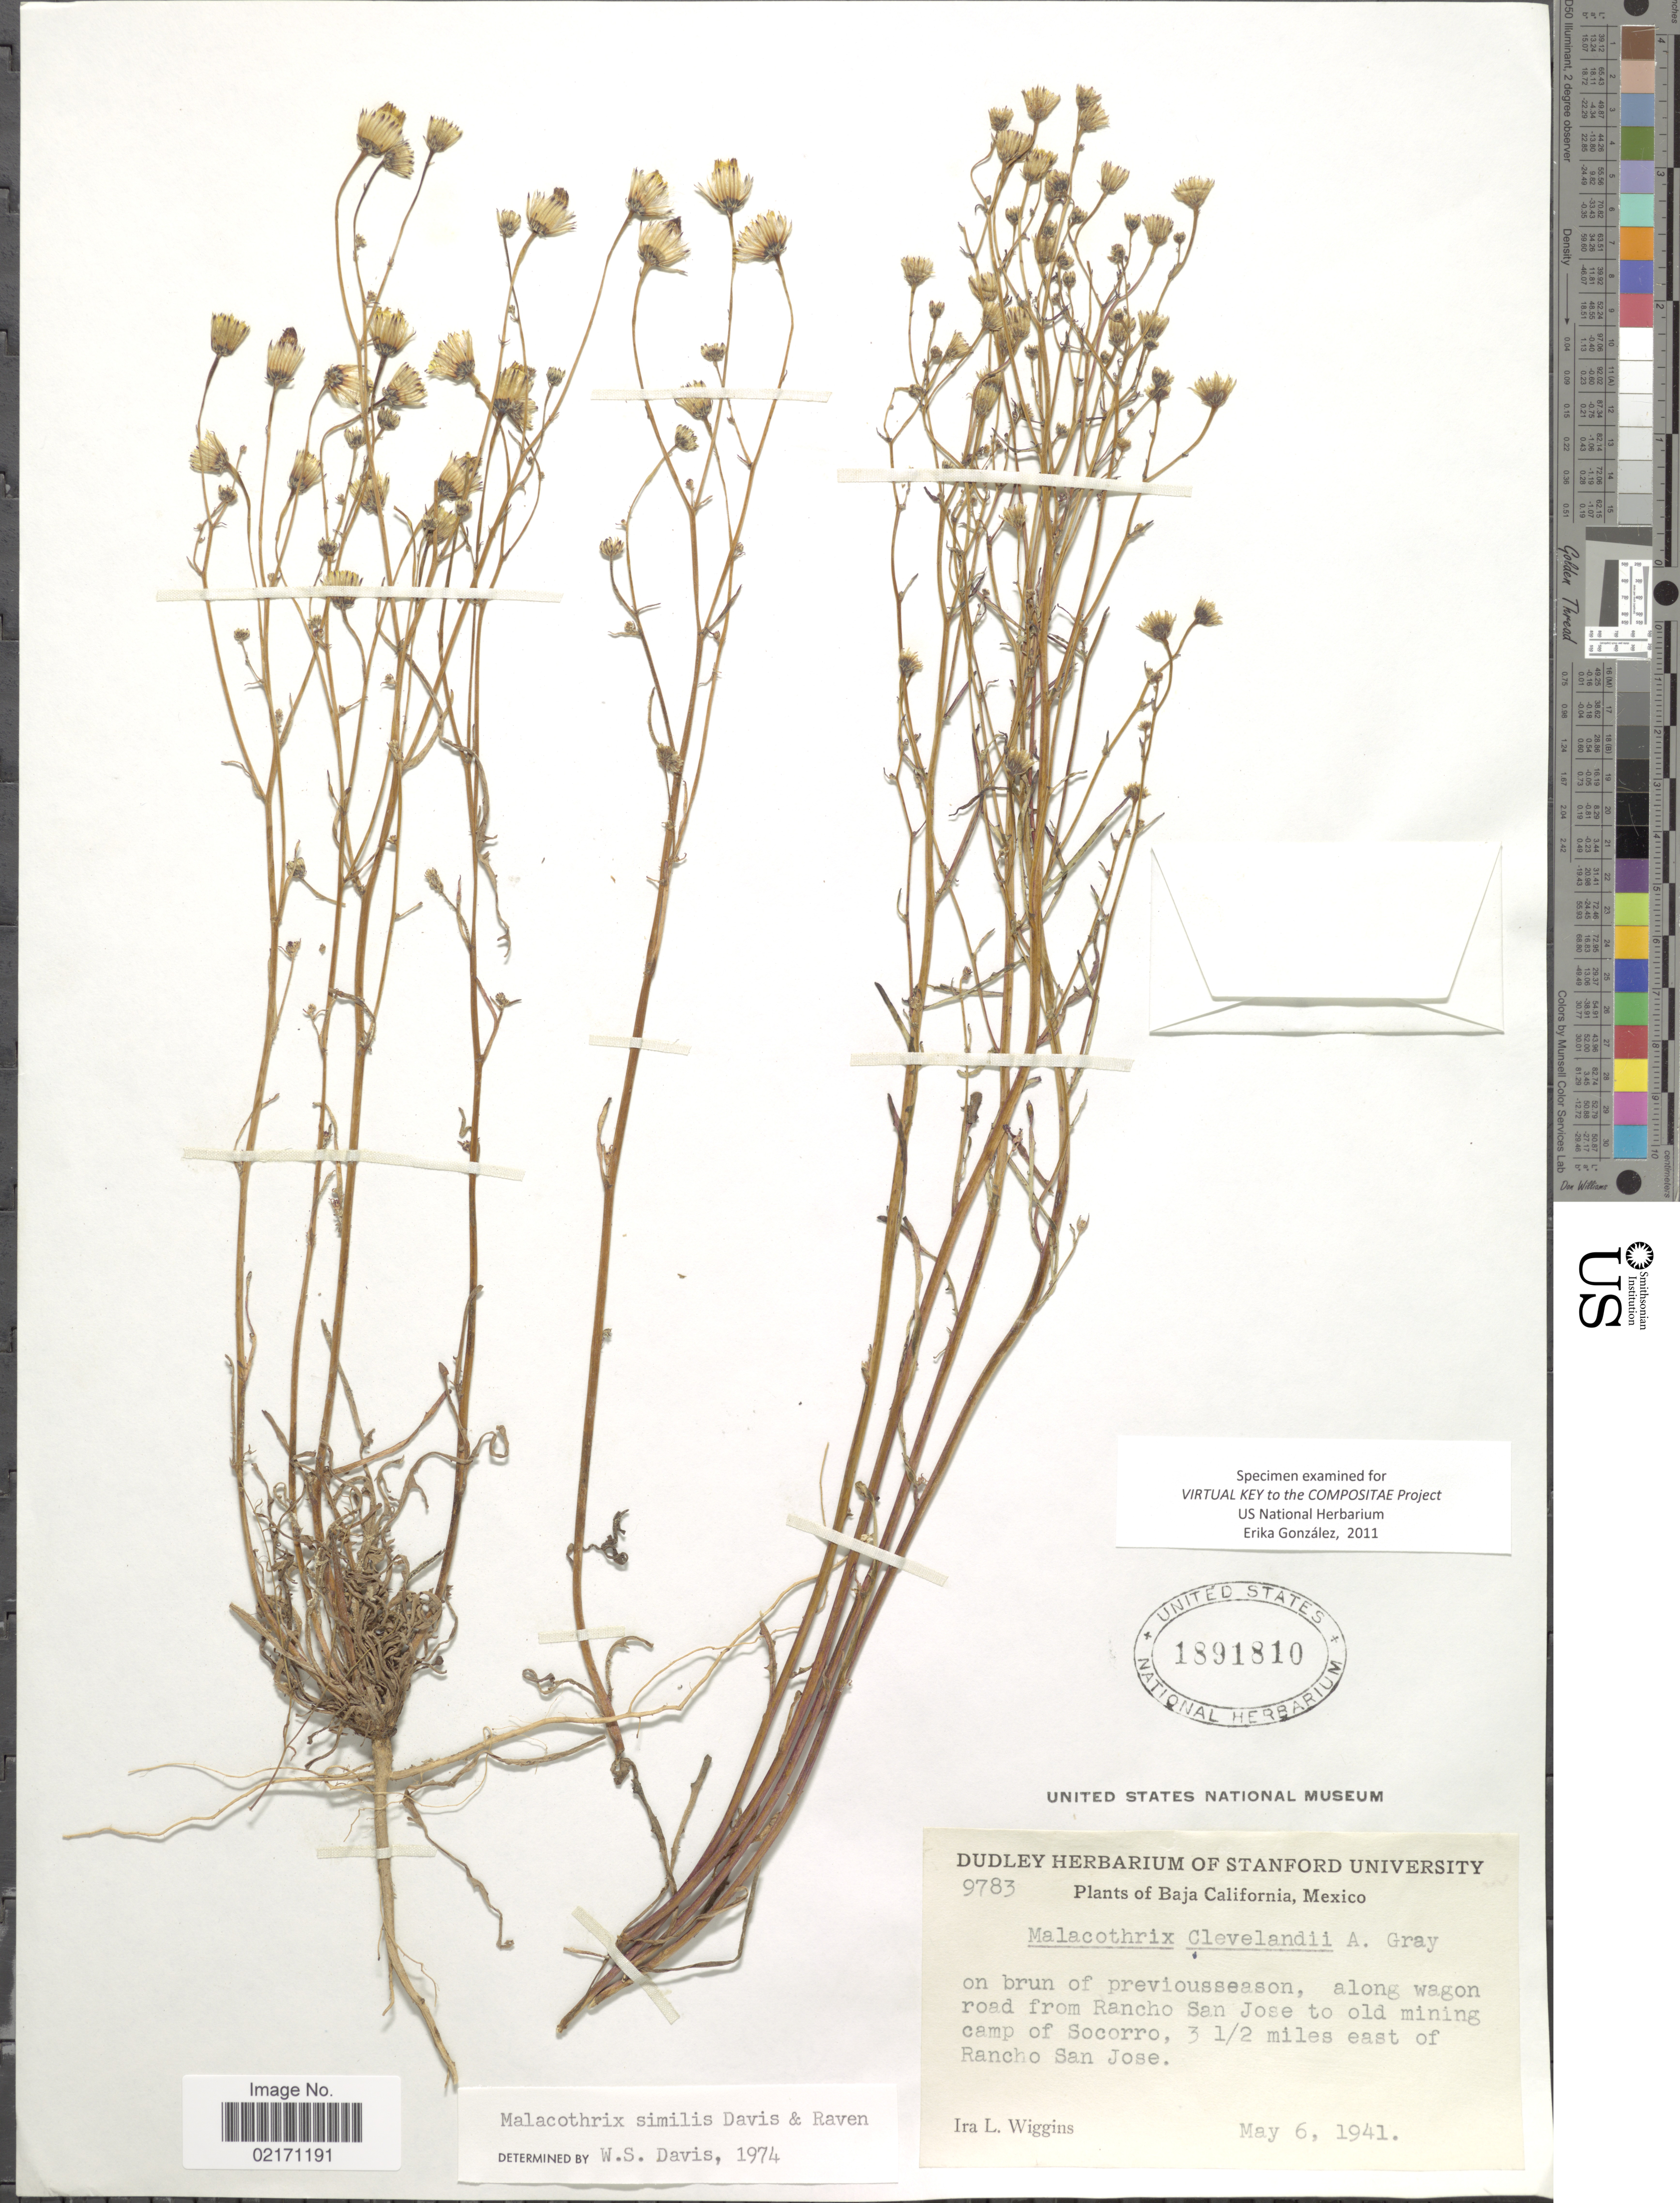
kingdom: Plantae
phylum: Tracheophyta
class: Magnoliopsida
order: Asterales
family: Asteraceae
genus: Malacothrix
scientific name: Malacothrix similis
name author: W.S. Davis &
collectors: I. L. Wiggins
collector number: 9783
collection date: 1941-05-06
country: Mexico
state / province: Baja California Norte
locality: Along wagon road from Rancho San Jose to old mining camp of Socorro, 3½ miles east of Rancho San Jose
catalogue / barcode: US 1891810